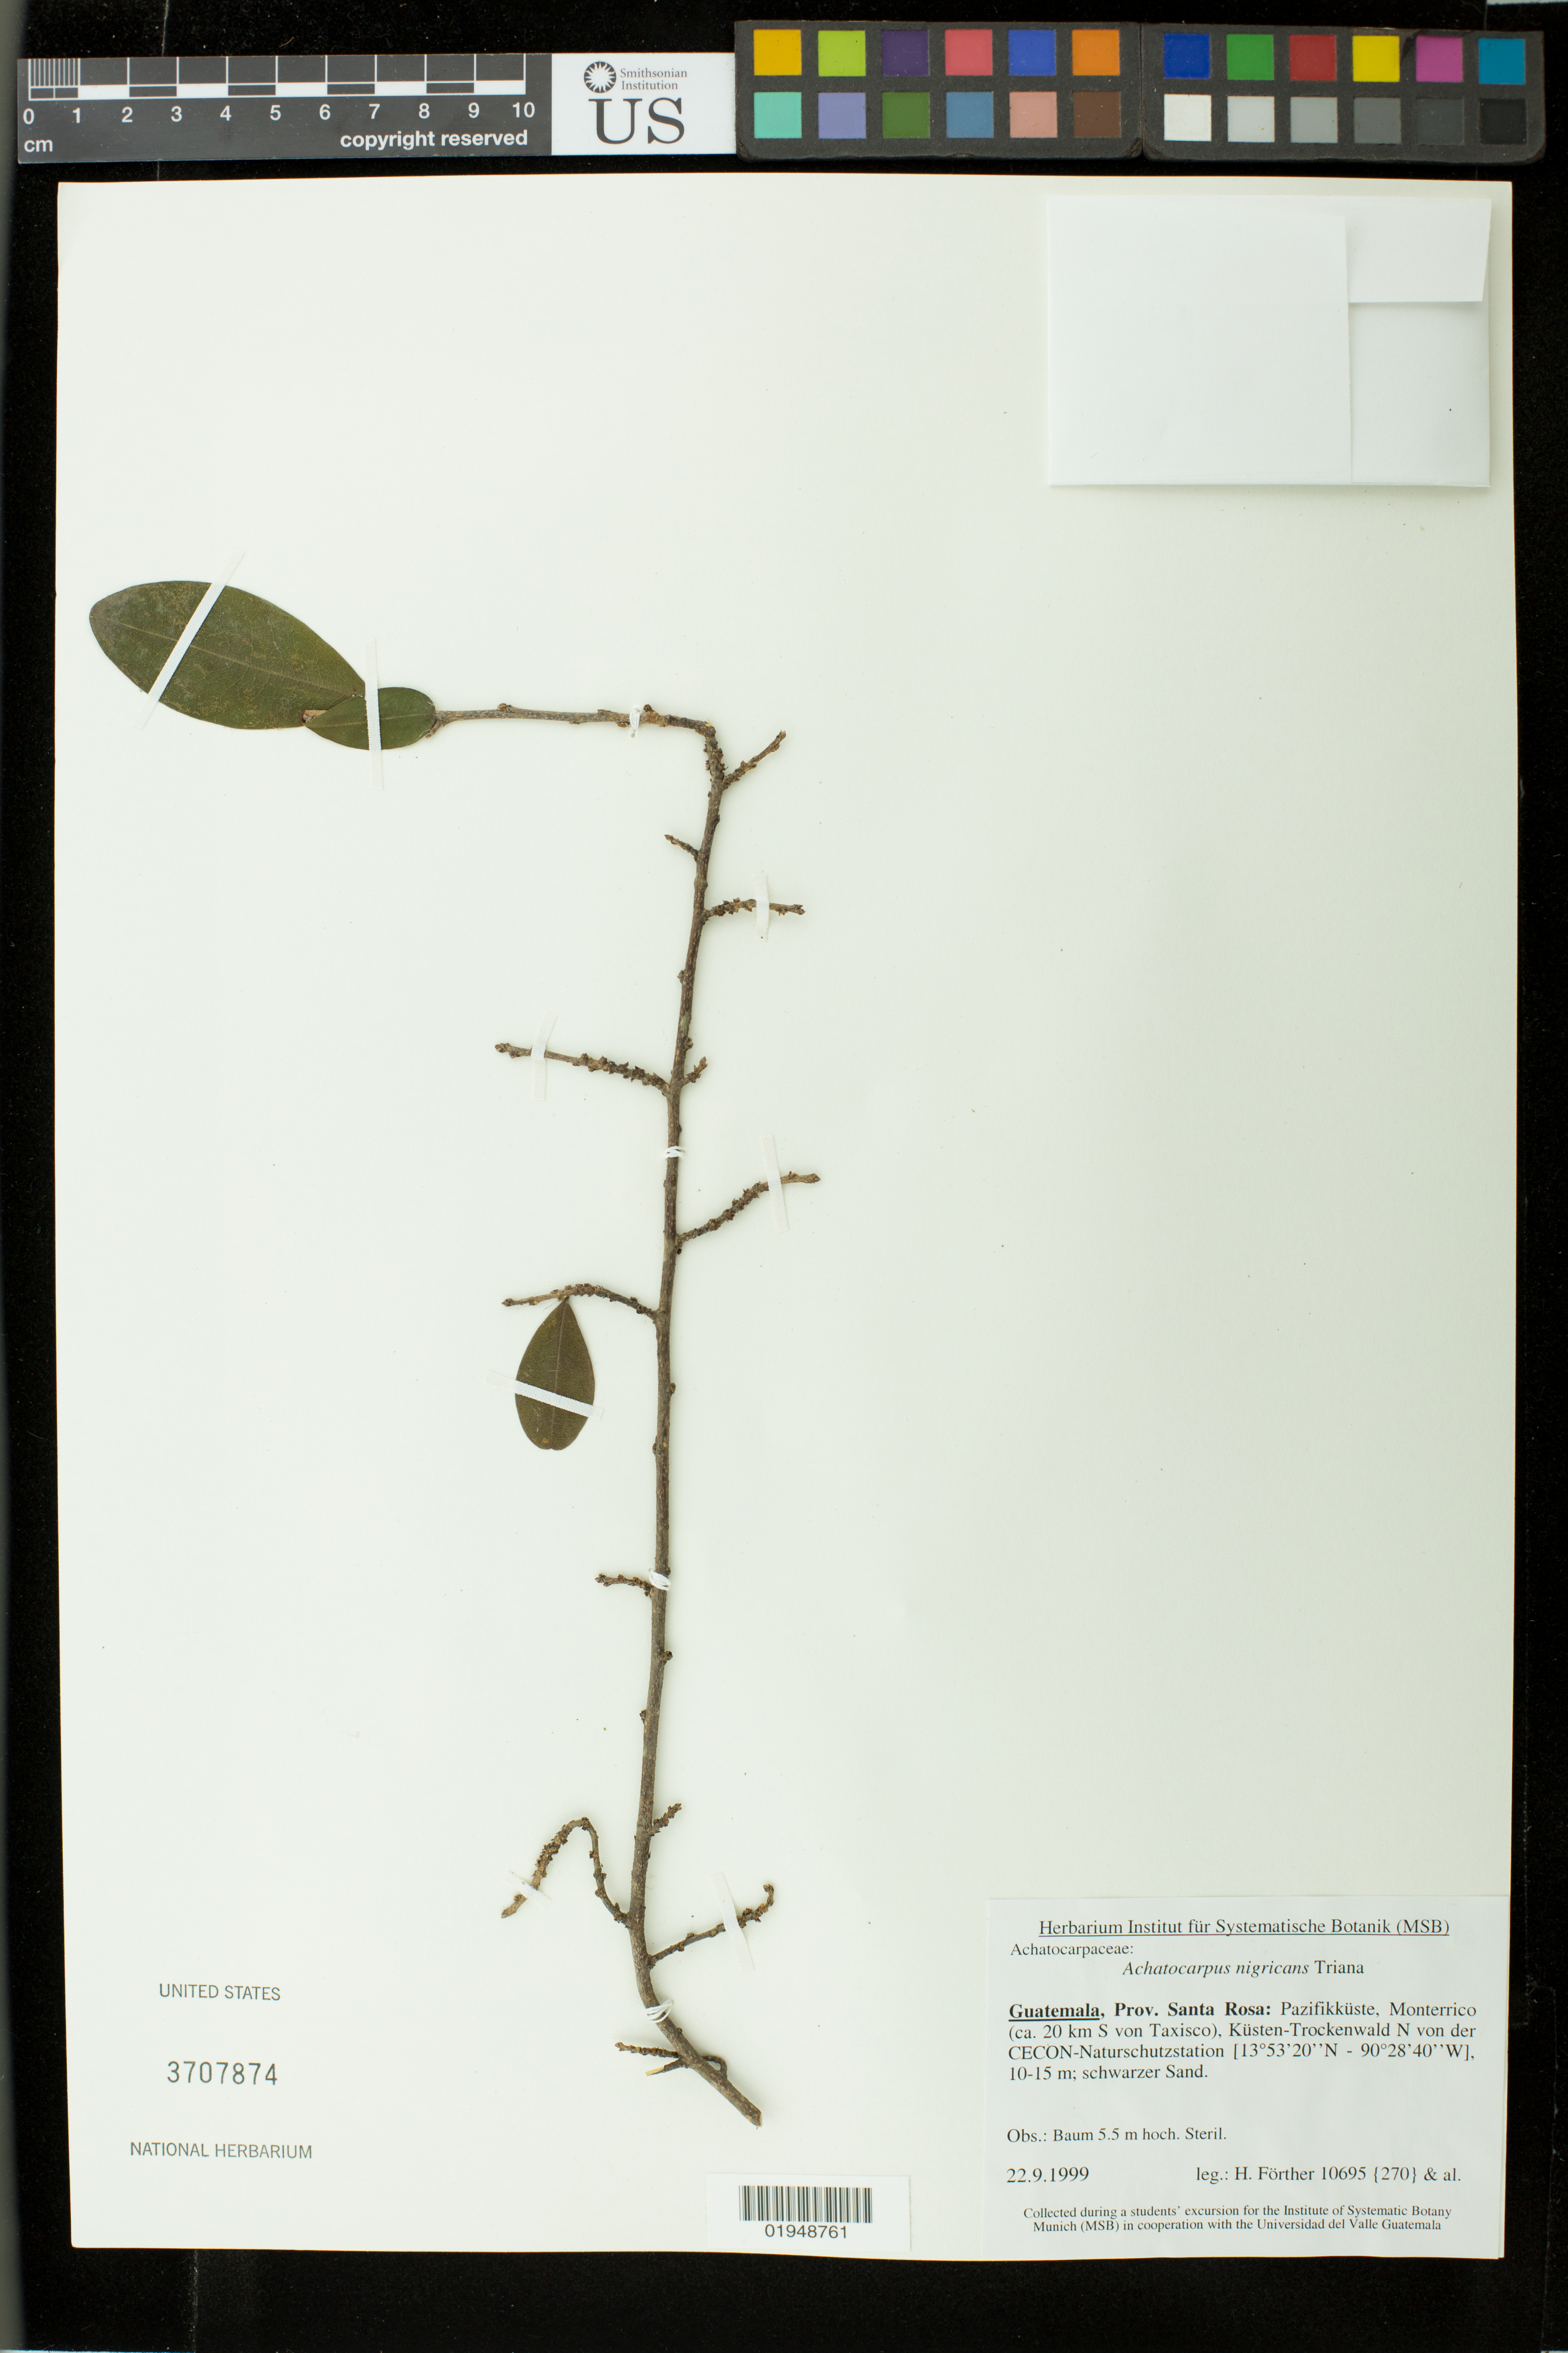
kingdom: Plantae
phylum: Tracheophyta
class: Magnoliopsida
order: Caryophyllales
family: Achatocarpaceae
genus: Achatocarpus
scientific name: Achatocarpus nigricans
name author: Triana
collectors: H. Förther & et al.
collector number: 10695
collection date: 1999-09-22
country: Guatemala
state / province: Santa Rosa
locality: Prov. Santa Rosa: Pazifikküste, Monterrico (ca. 20 km S von Taxisco), Strandvegetation S von der CECON-Naturschutzstation.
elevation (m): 0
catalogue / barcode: US 3707874